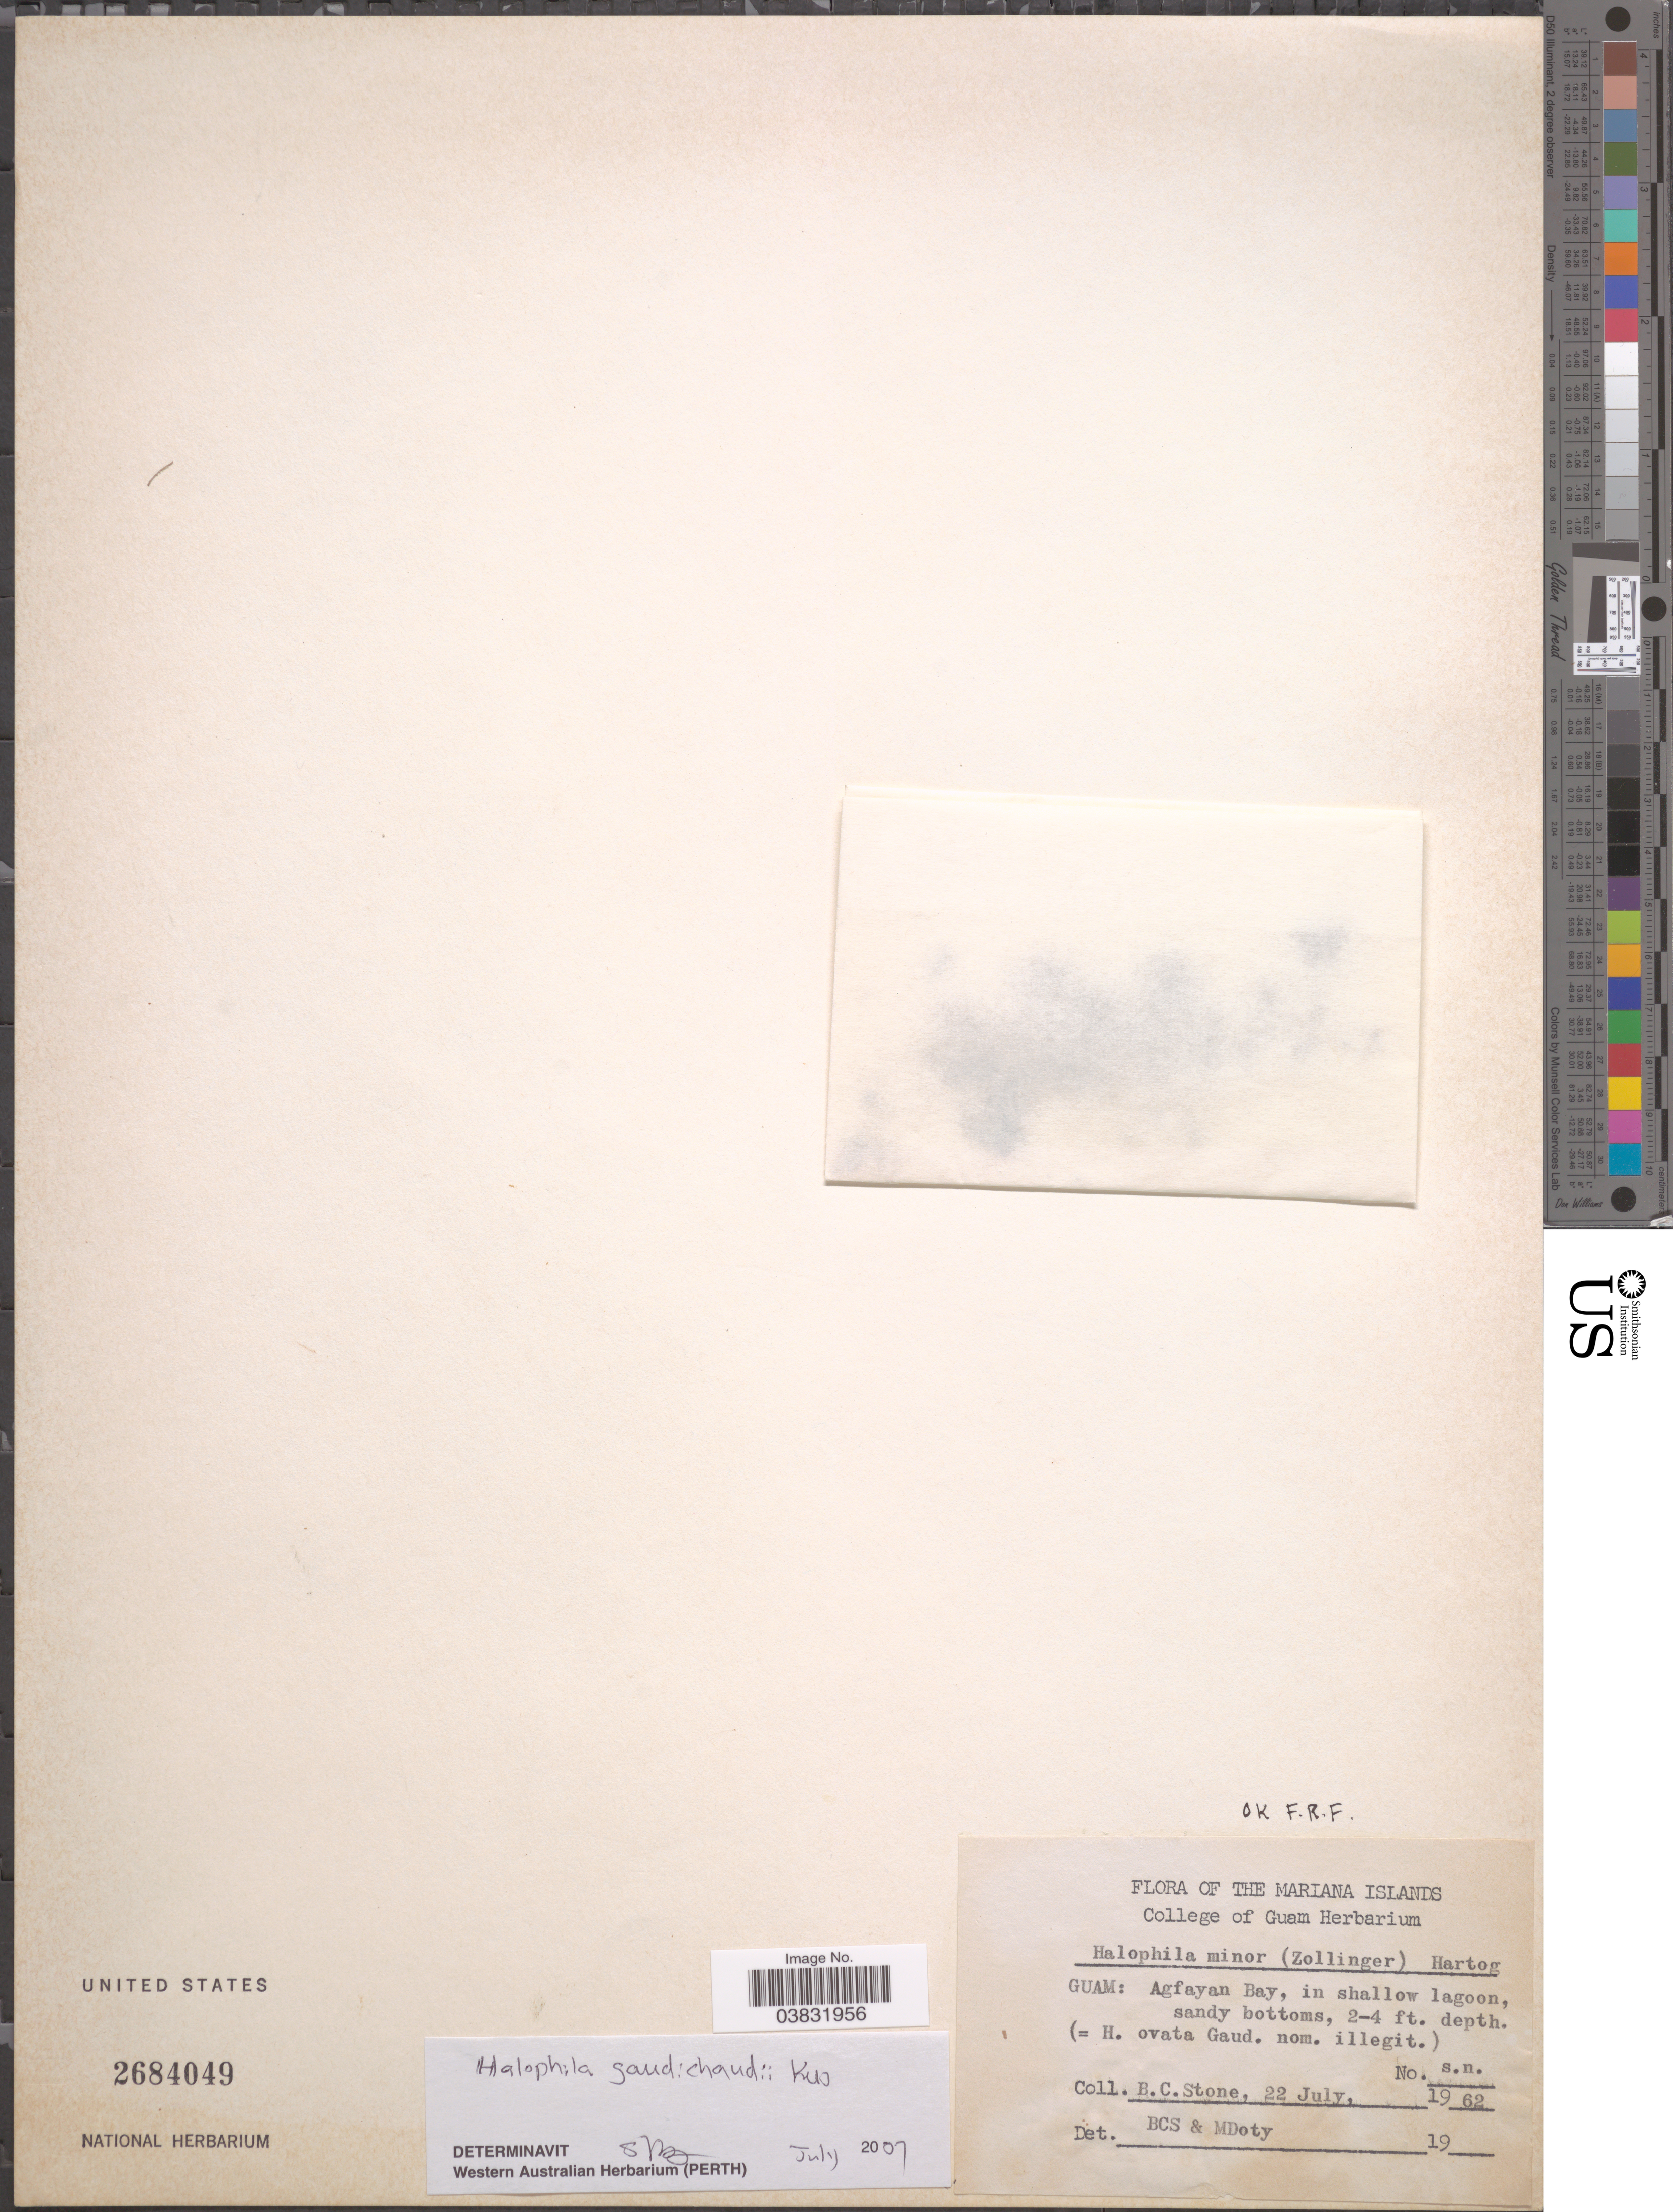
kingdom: Plantae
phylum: Tracheophyta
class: Liliopsida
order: Alismatales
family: Hydrocharitaceae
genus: Halophila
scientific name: Halophila gaudichaudii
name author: J. Kuo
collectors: B. C. Stone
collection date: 1962-07-22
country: Guam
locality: Agfayan Bay, in shallow lagoon.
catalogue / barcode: US 2684049